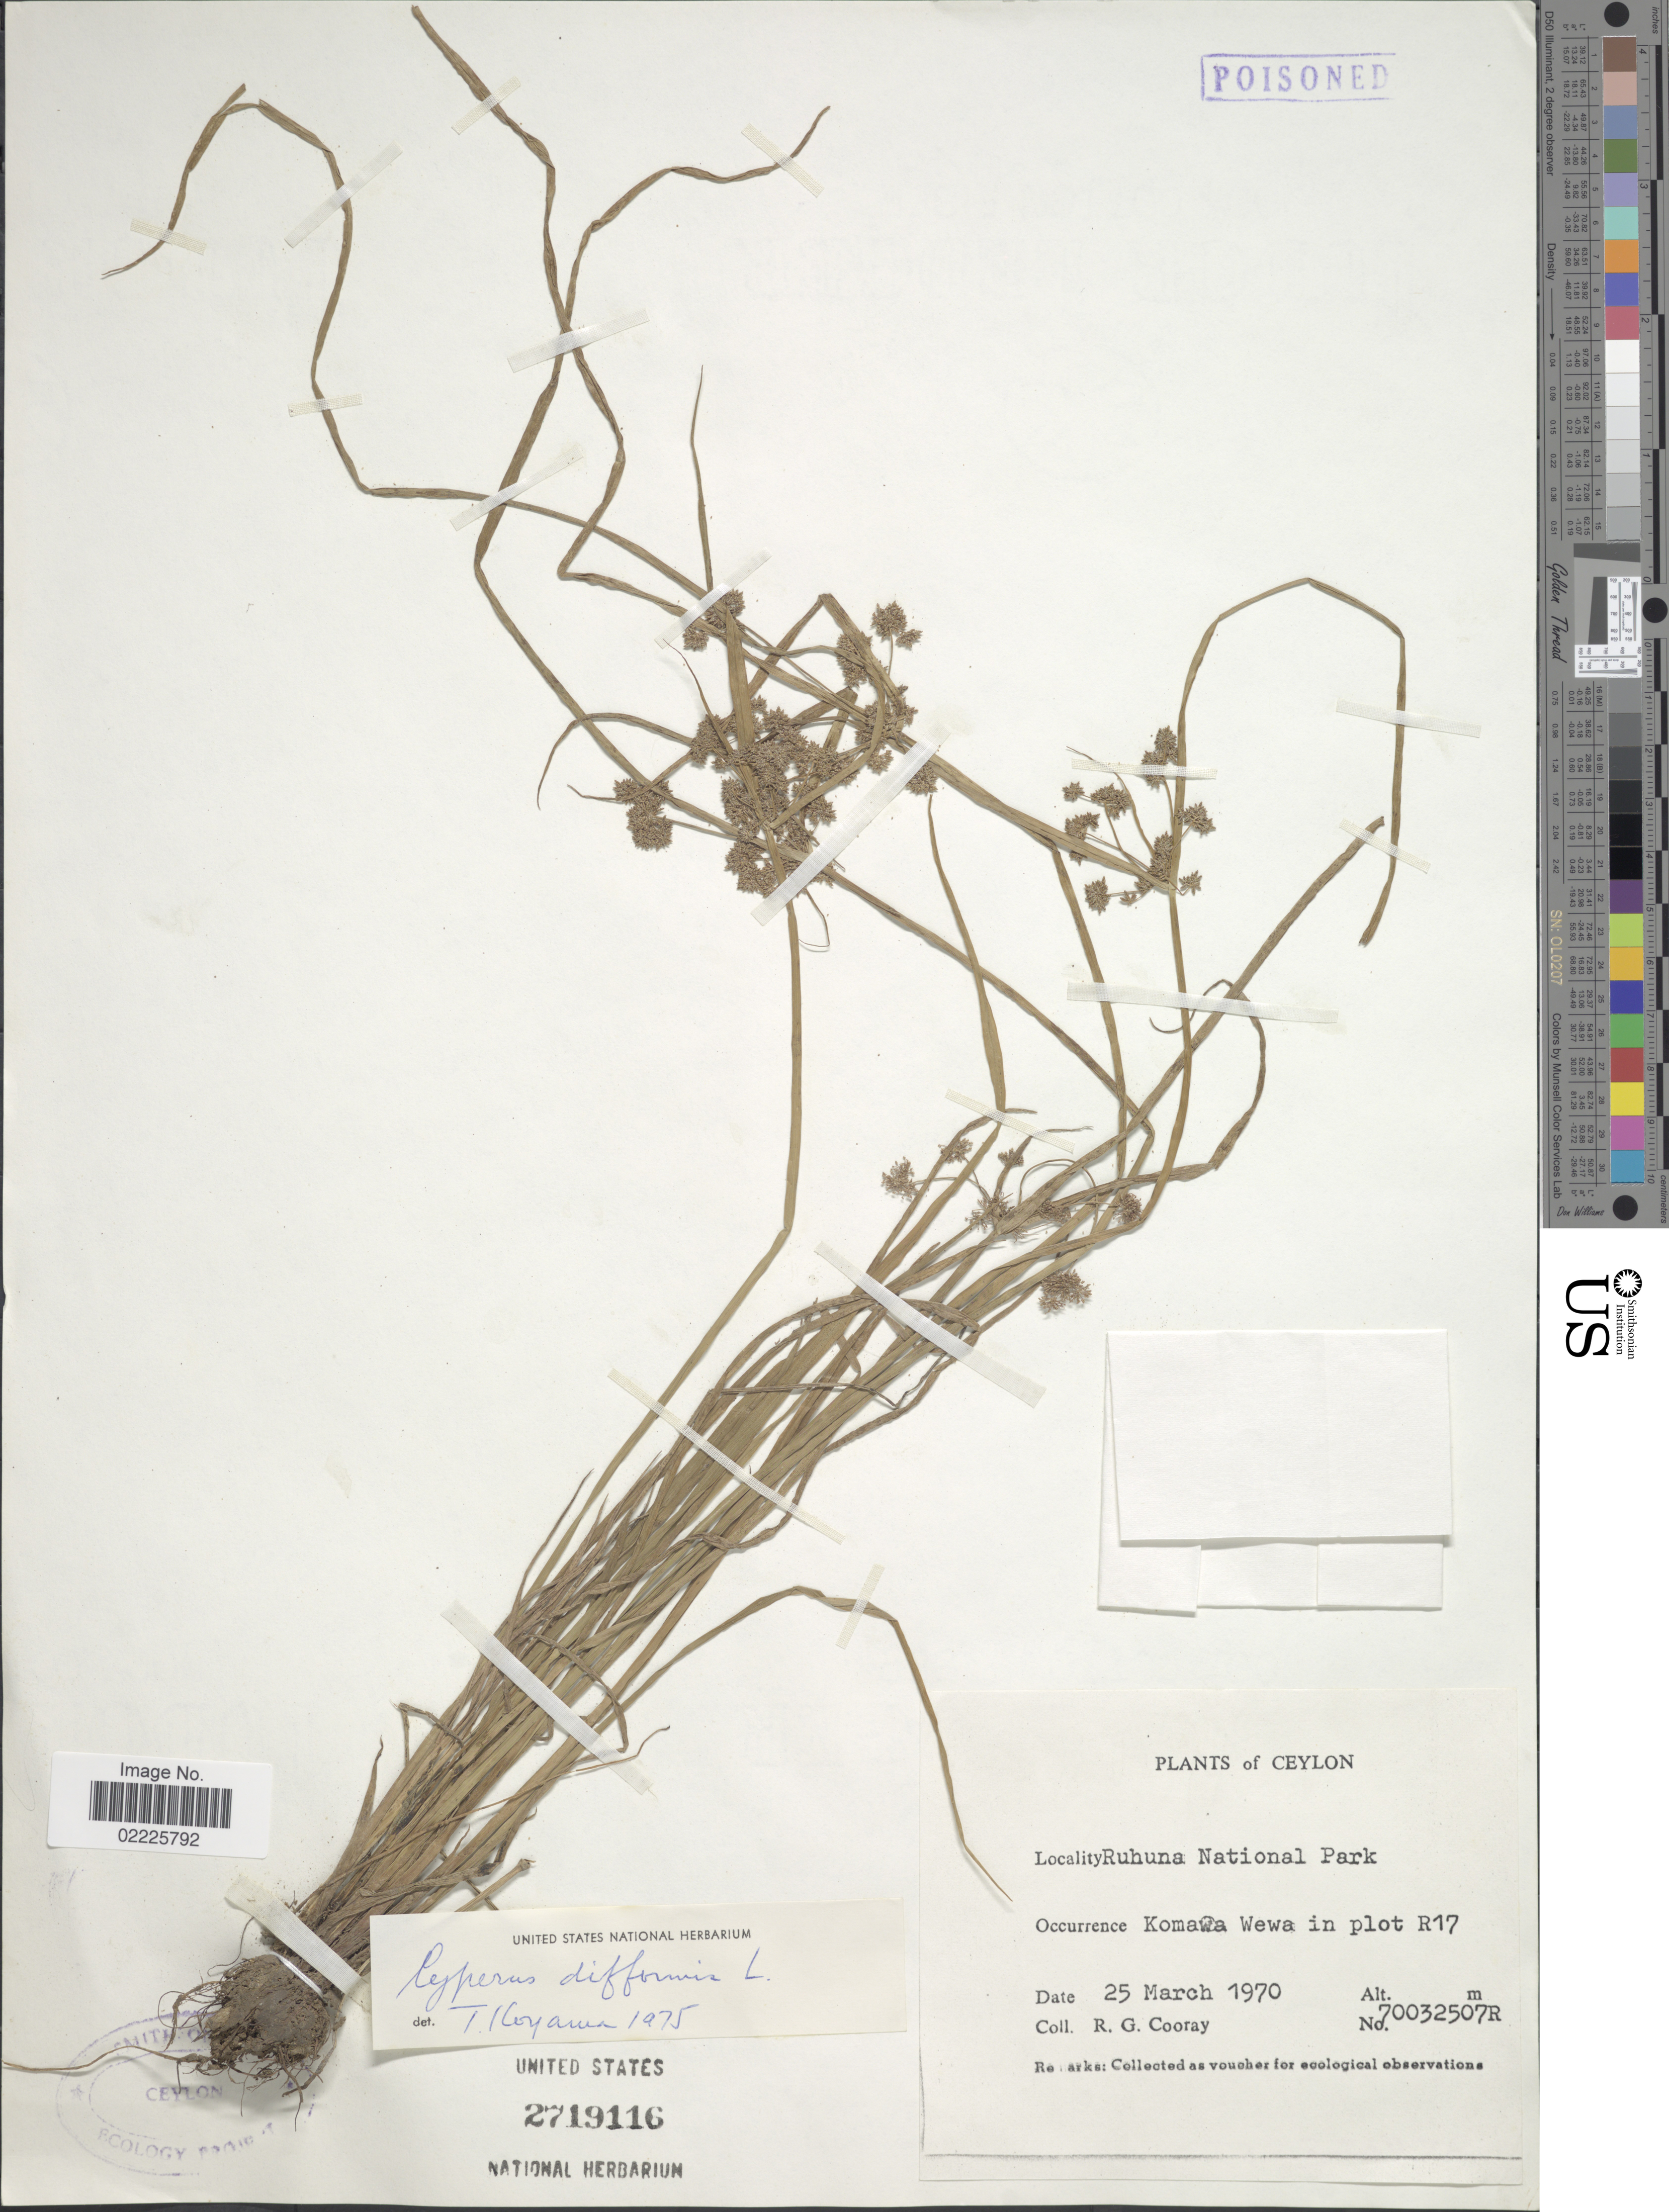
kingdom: Plantae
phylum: Tracheophyta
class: Liliopsida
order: Poales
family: Cyperaceae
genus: Cyperus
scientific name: Cyperus difformis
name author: L.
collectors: R. Cooray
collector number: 70032507R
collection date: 1970-03-25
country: Sri Lanka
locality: Cylon, Ruhuna National Park. Komawa Wewa in plot R17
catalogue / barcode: US 2719116